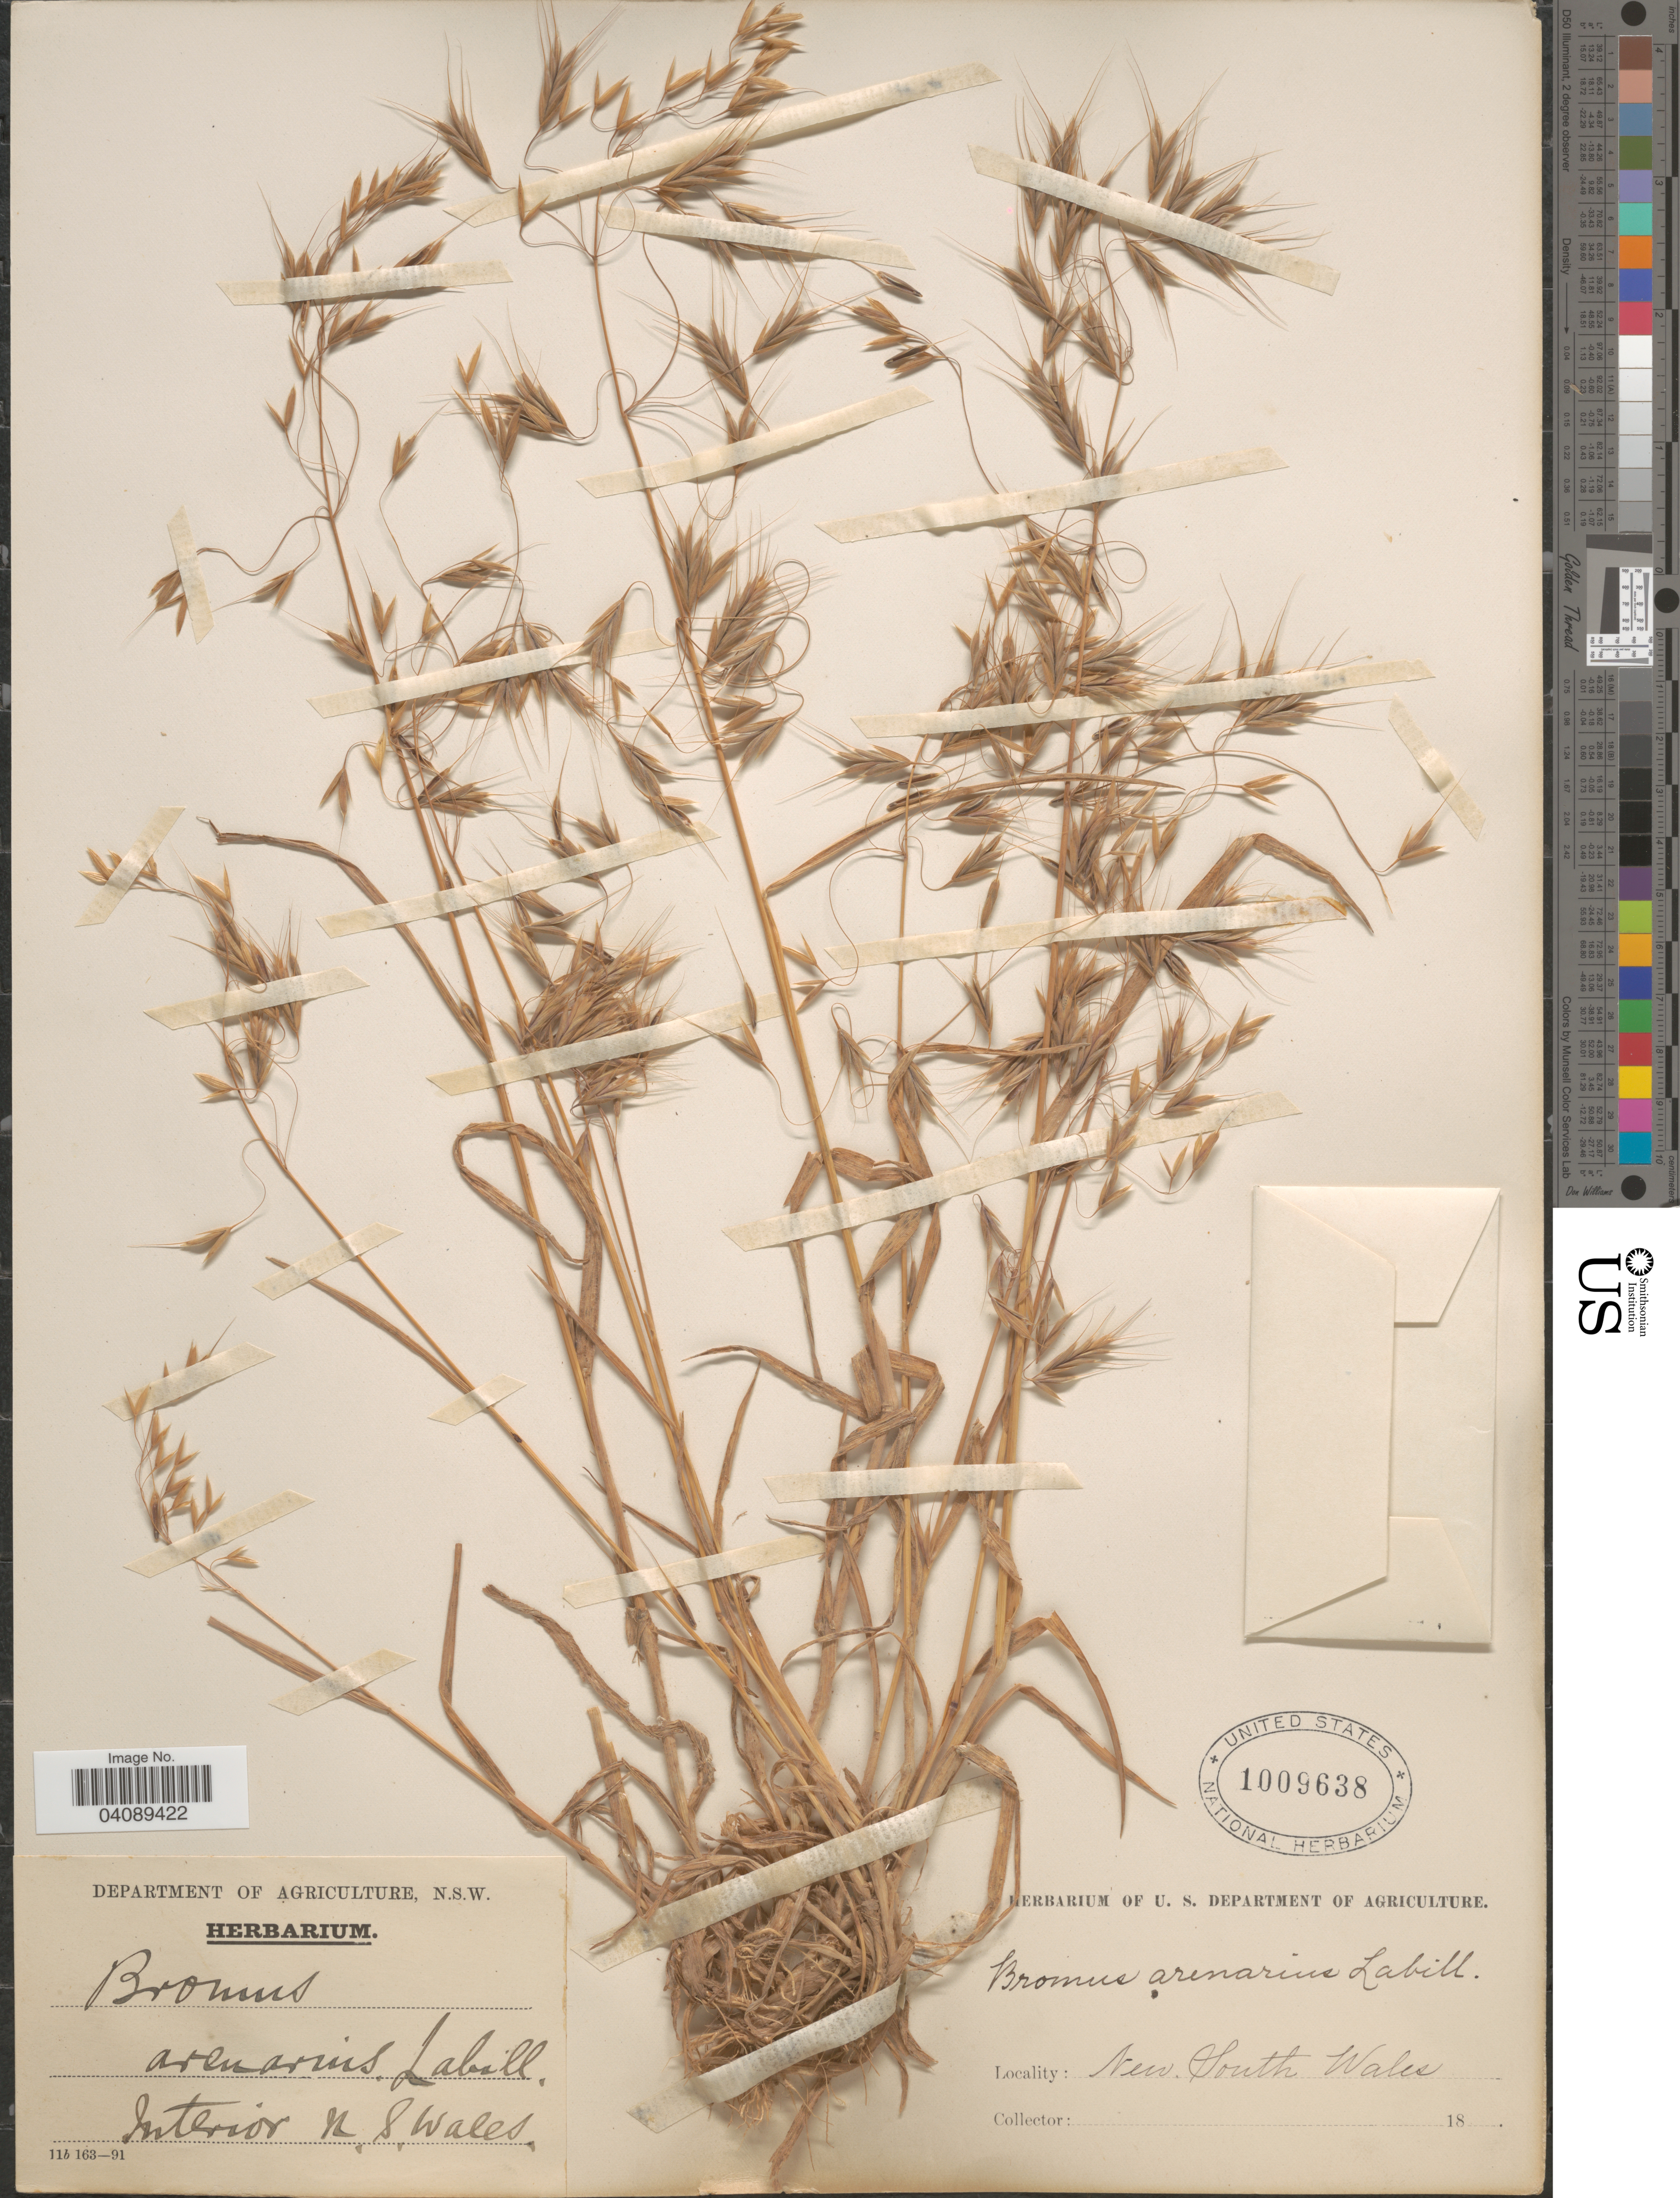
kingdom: Plantae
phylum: Tracheophyta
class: Liliopsida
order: Poales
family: Poaceae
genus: Bromus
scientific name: Bromus arenarius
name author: Labill.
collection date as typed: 18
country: Australia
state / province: New South Wales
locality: Interior.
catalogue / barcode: US 1009638